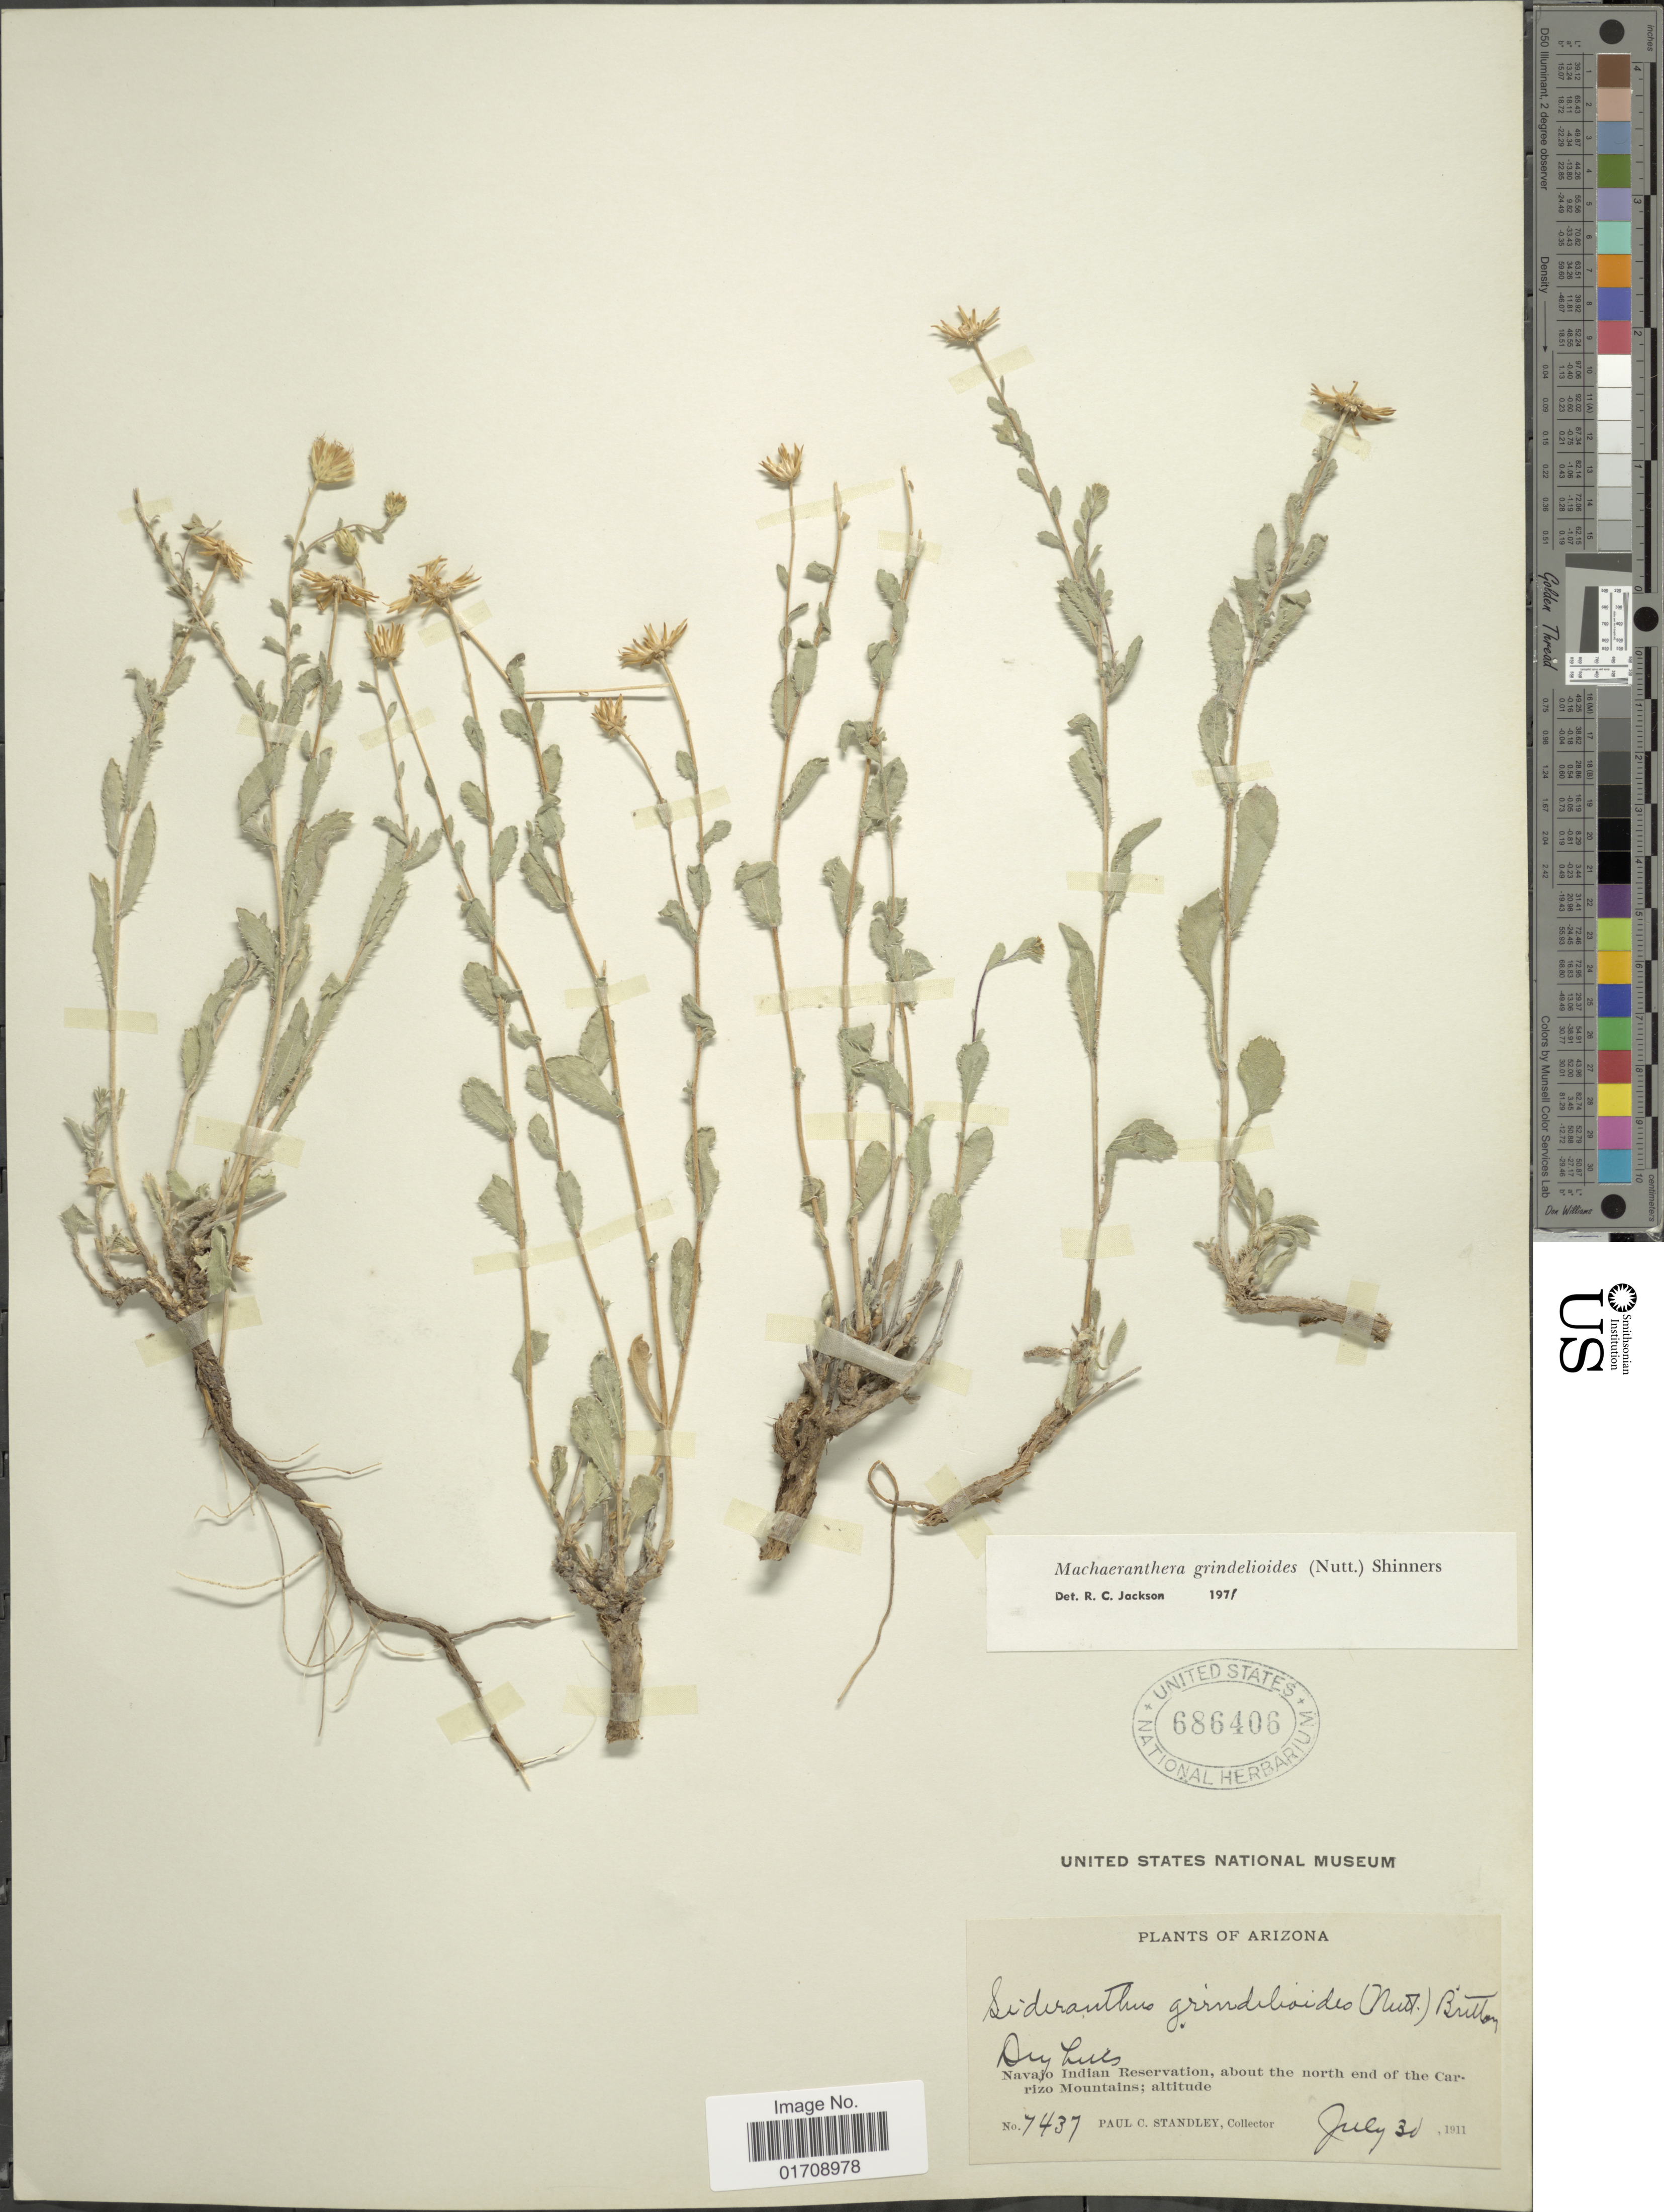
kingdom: Plantae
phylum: Tracheophyta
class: Magnoliopsida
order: Asterales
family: Asteraceae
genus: Machaeranthera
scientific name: Machaeranthera grindelioides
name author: (Nutt.) Shinners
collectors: P. C. Standley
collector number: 7437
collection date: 1911-07-30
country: United States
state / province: Arizona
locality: Navajo Indian Reservation, about the north end of the Carrizo Mountains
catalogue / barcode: US 686406